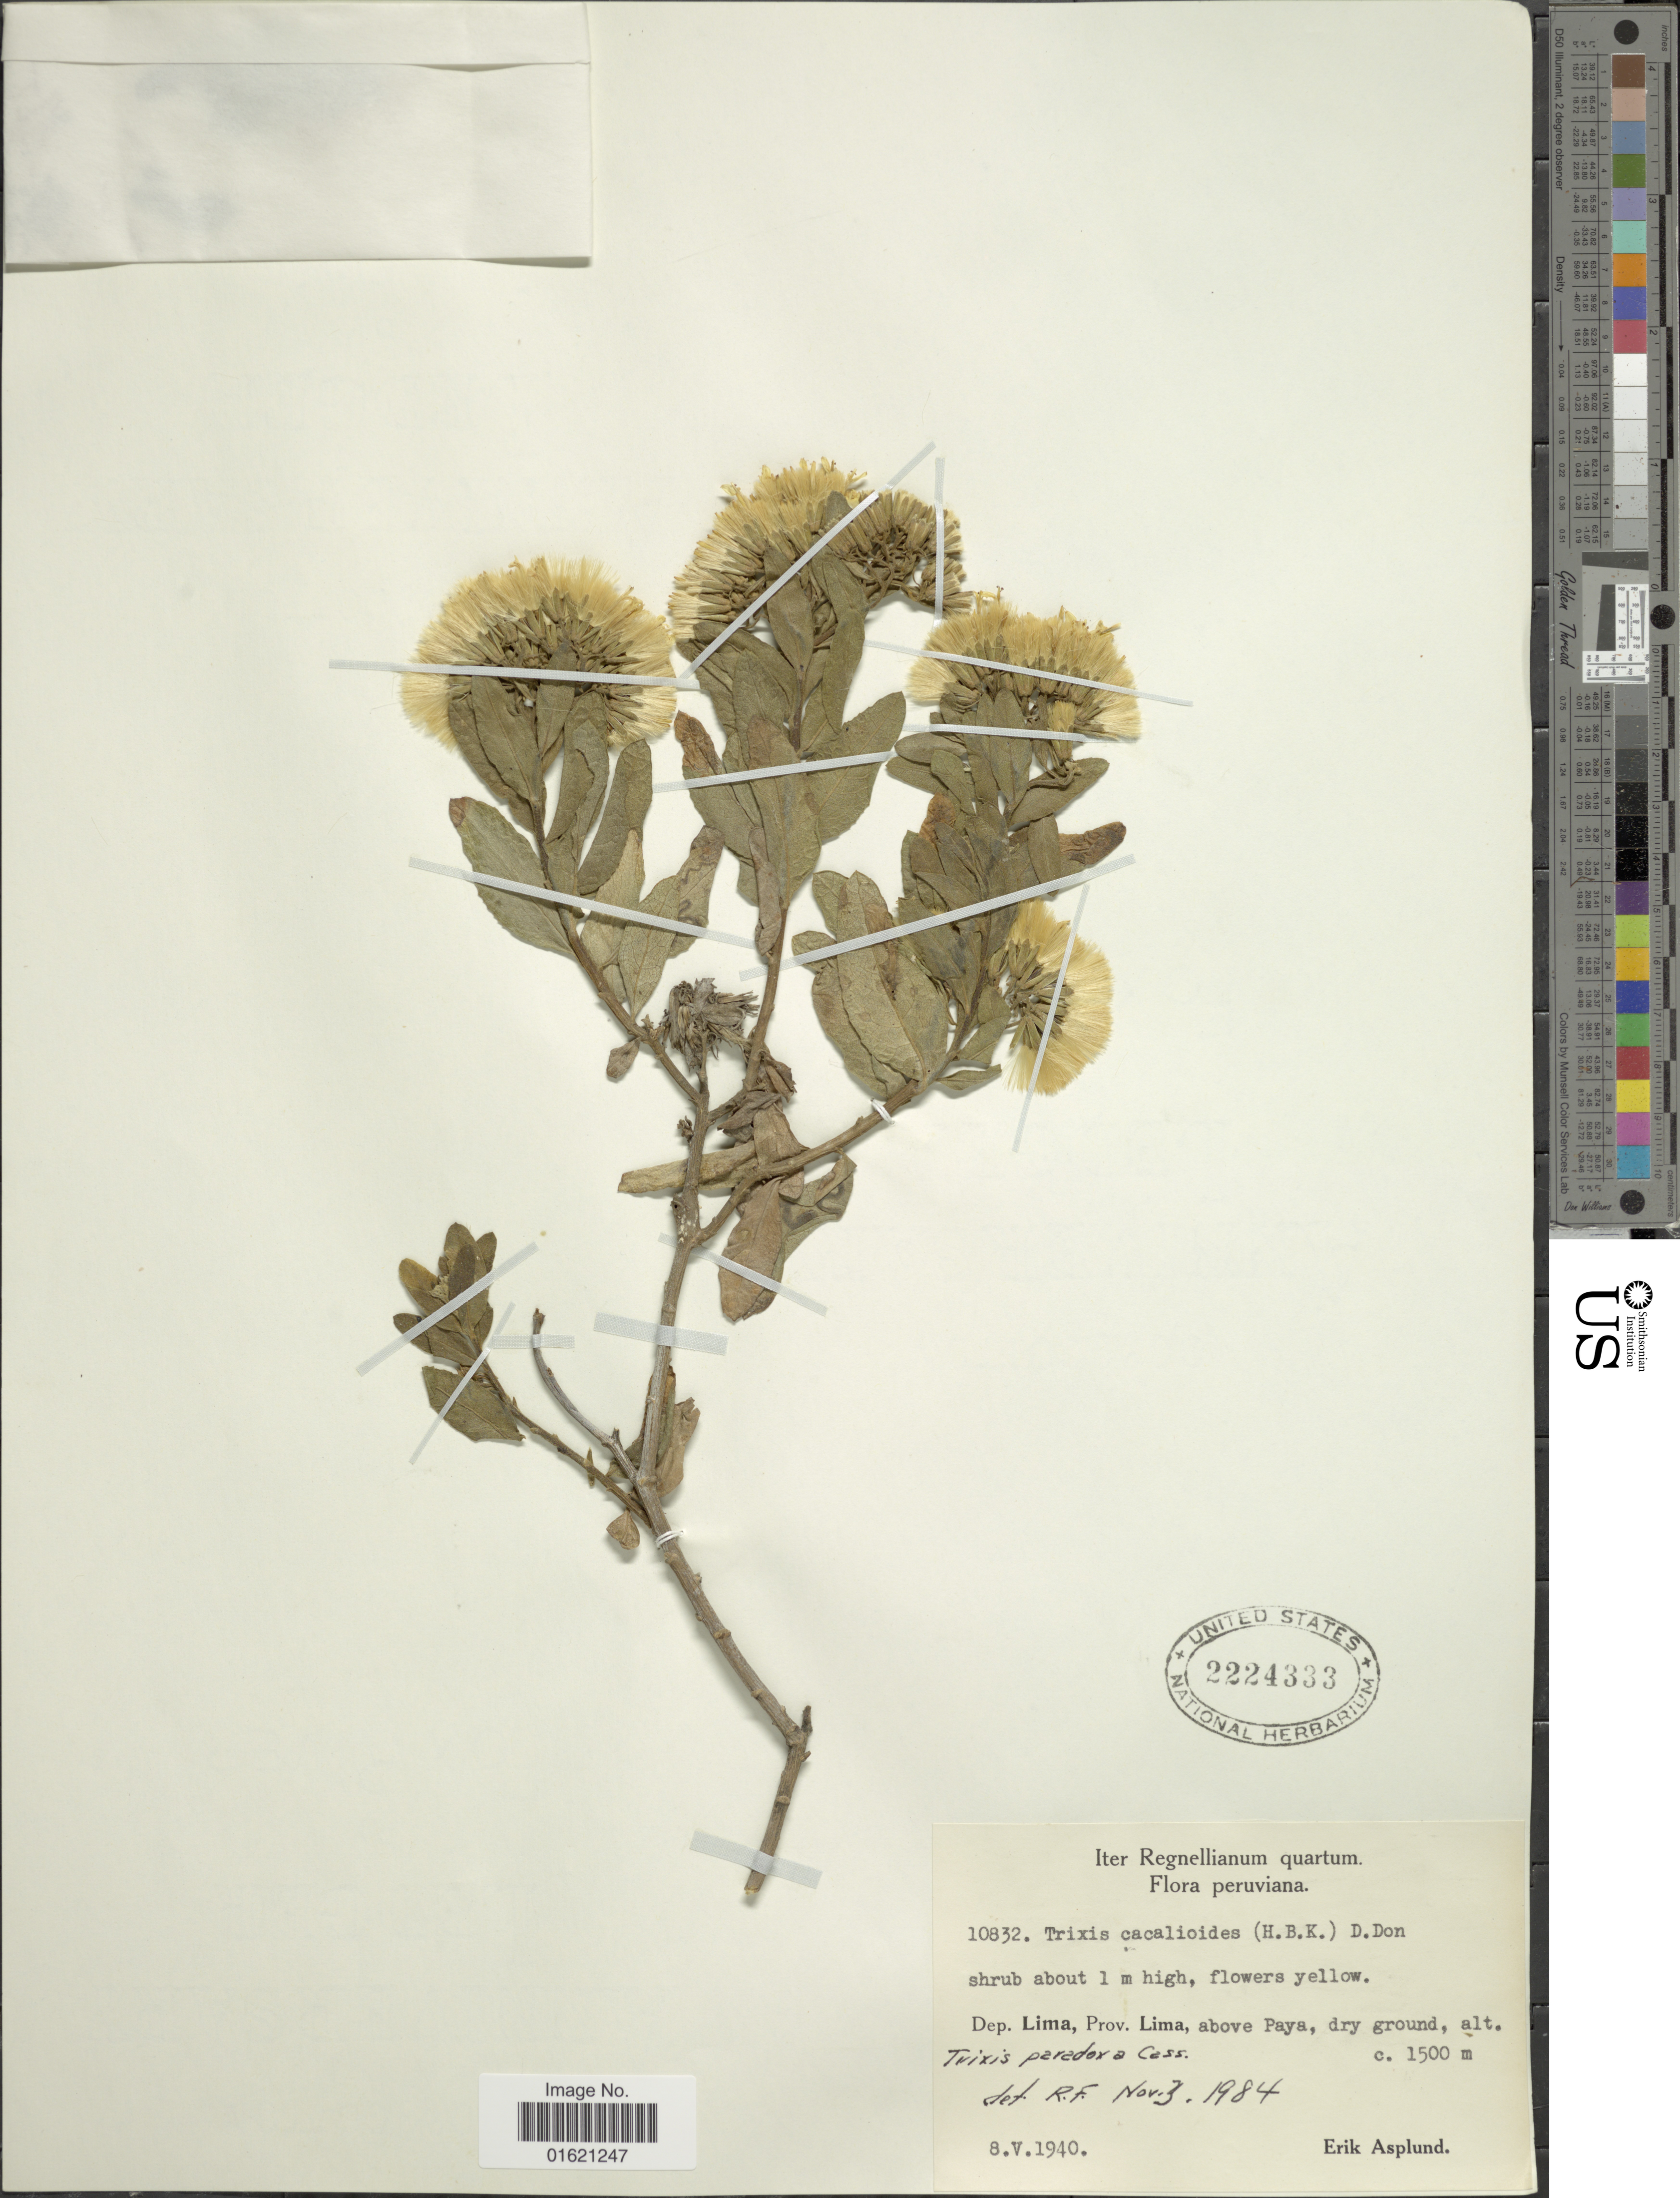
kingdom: Plantae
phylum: Tracheophyta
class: Magnoliopsida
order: Asterales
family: Asteraceae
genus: Trixis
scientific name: Trixis cacalioides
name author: (Kunth) D. Don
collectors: E. Asplund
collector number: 10832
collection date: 1940-05-08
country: Peru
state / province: Lima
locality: Dep, Lima, Prov. Lima, above Paya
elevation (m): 1500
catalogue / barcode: US 2224333